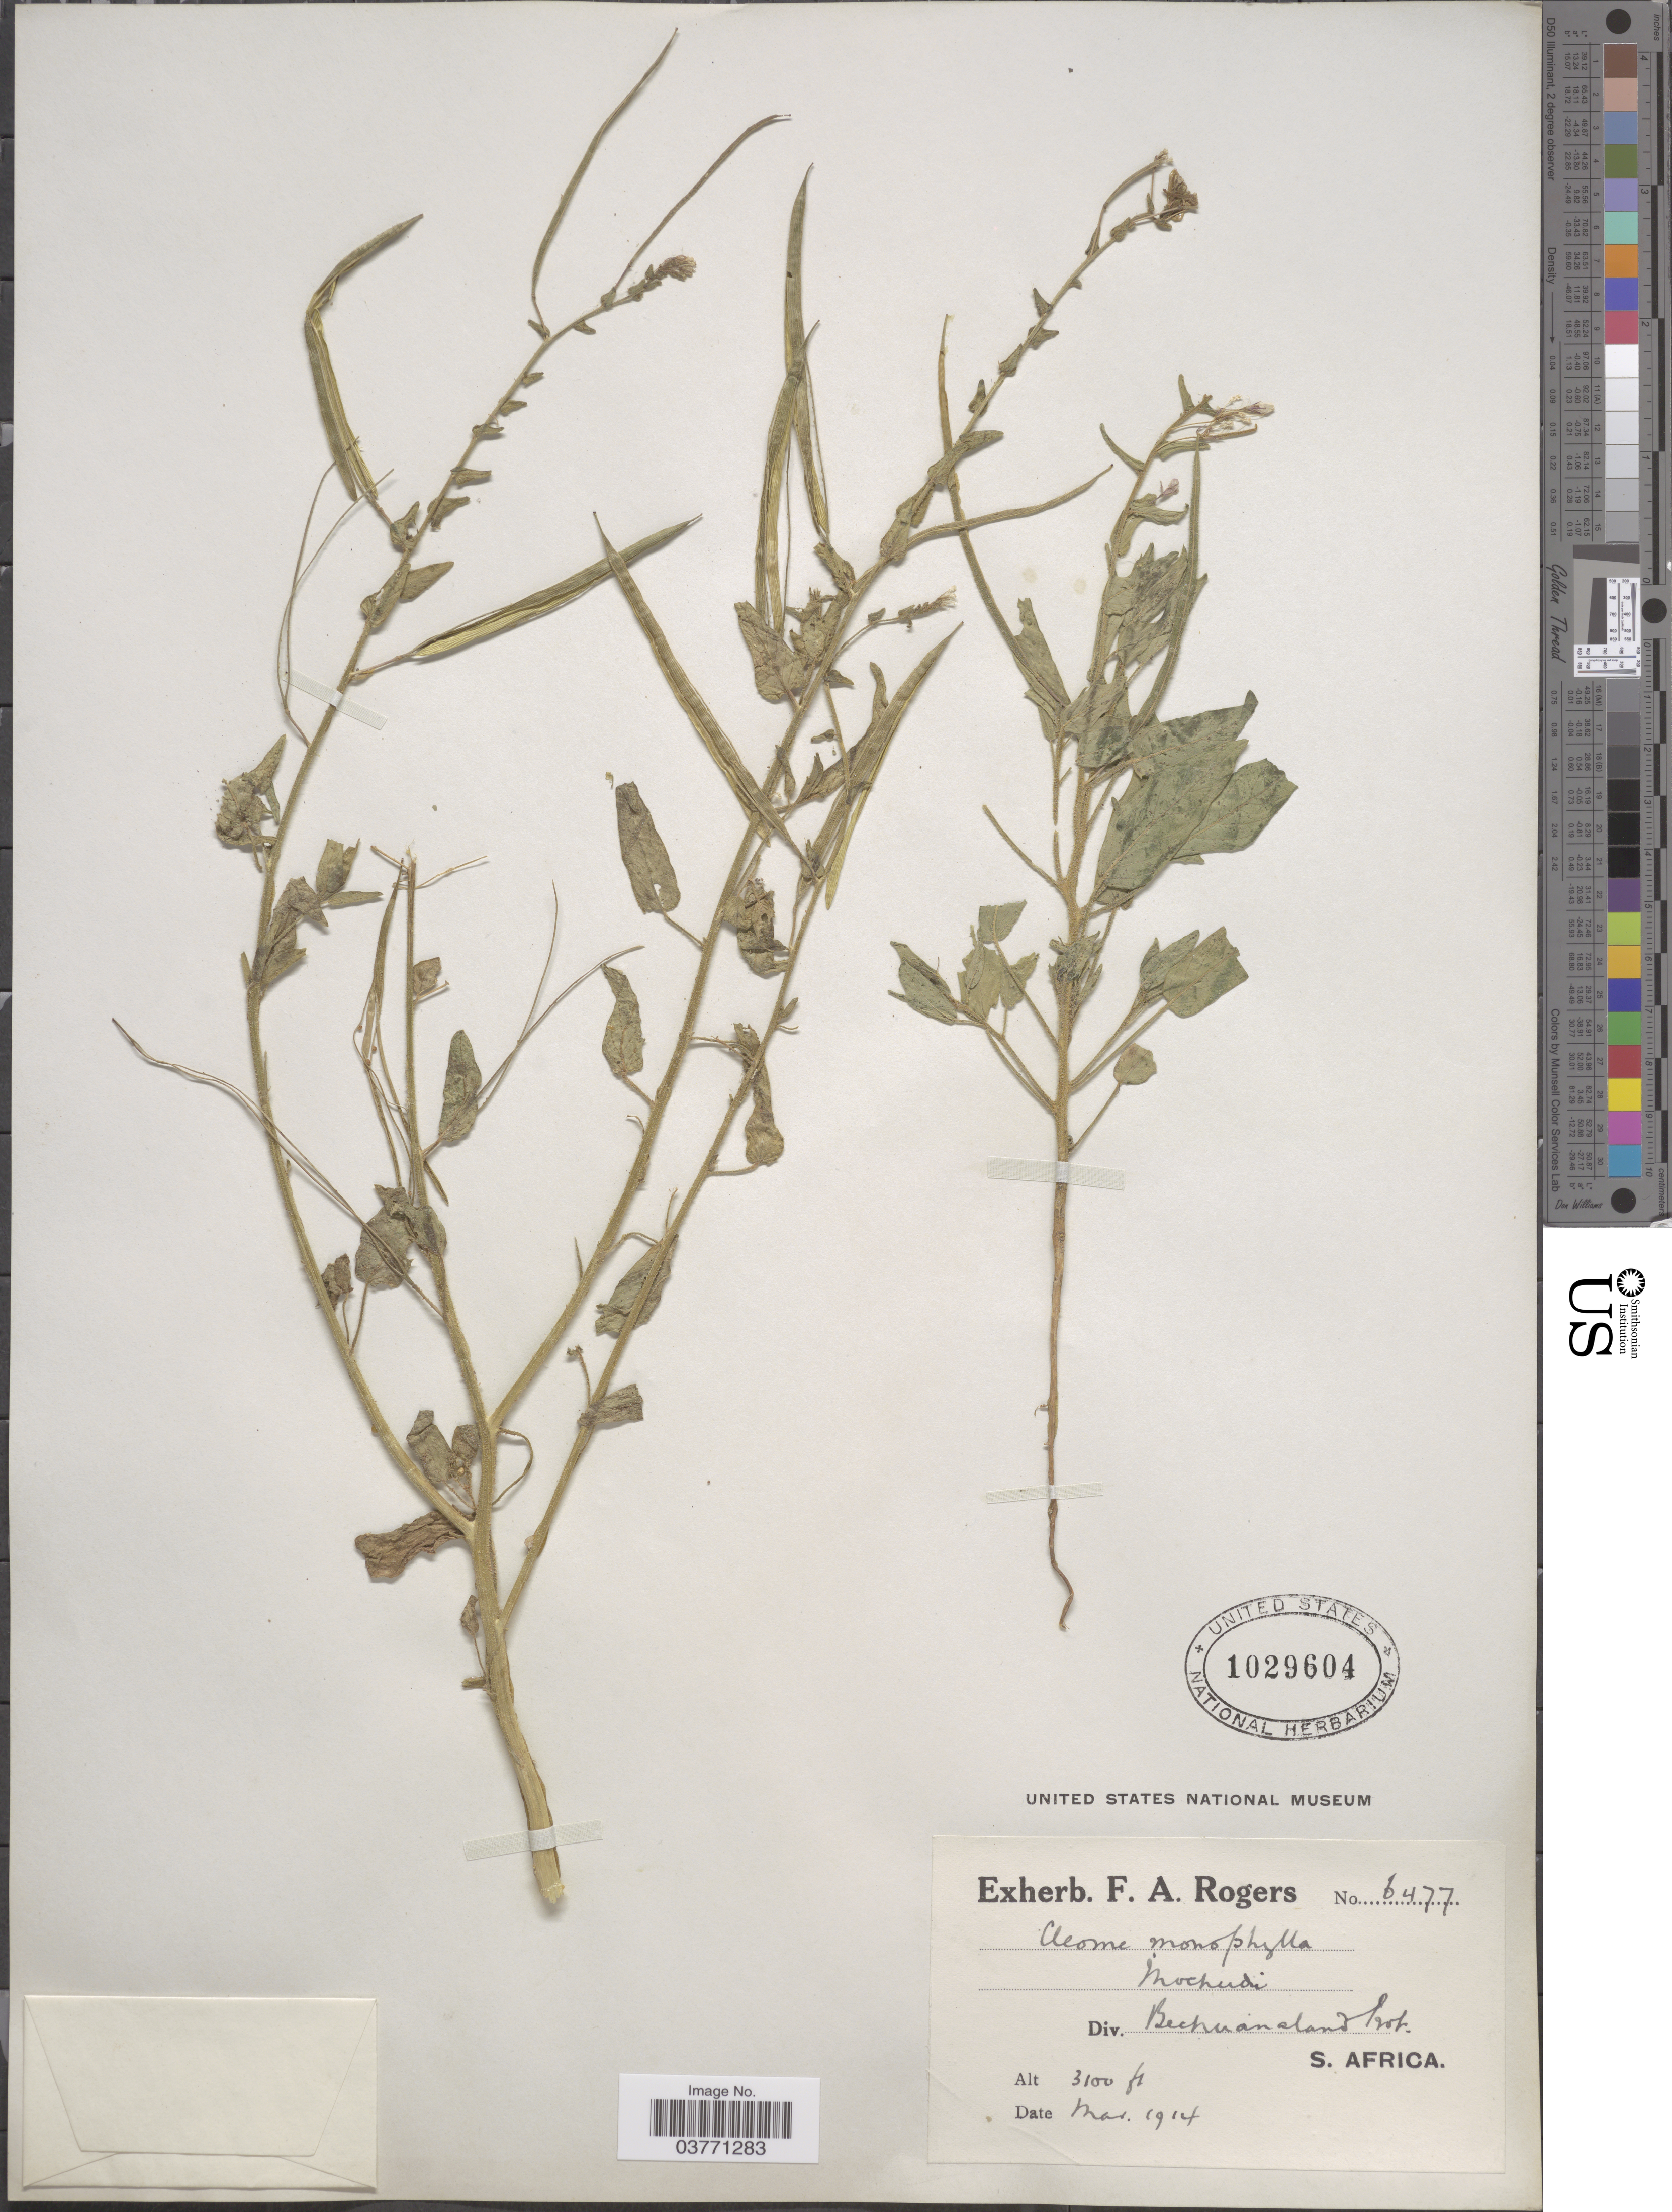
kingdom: Plantae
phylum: Tracheophyta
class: Magnoliopsida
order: Brassicales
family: Cleomaceae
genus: Sieruela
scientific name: Sieruela monophylla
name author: (L.) Roalson & J.C. Hall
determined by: Strong, M. T., (US), Smithsonian Institution - National Museum of Natural History (UNITED STATES)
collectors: ex herb. F. A. Rogers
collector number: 6477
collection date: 1914-03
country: Botswana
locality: Mochudi. Div. Bechuanaland Prot. S. Africa.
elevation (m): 945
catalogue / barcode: US 1029604